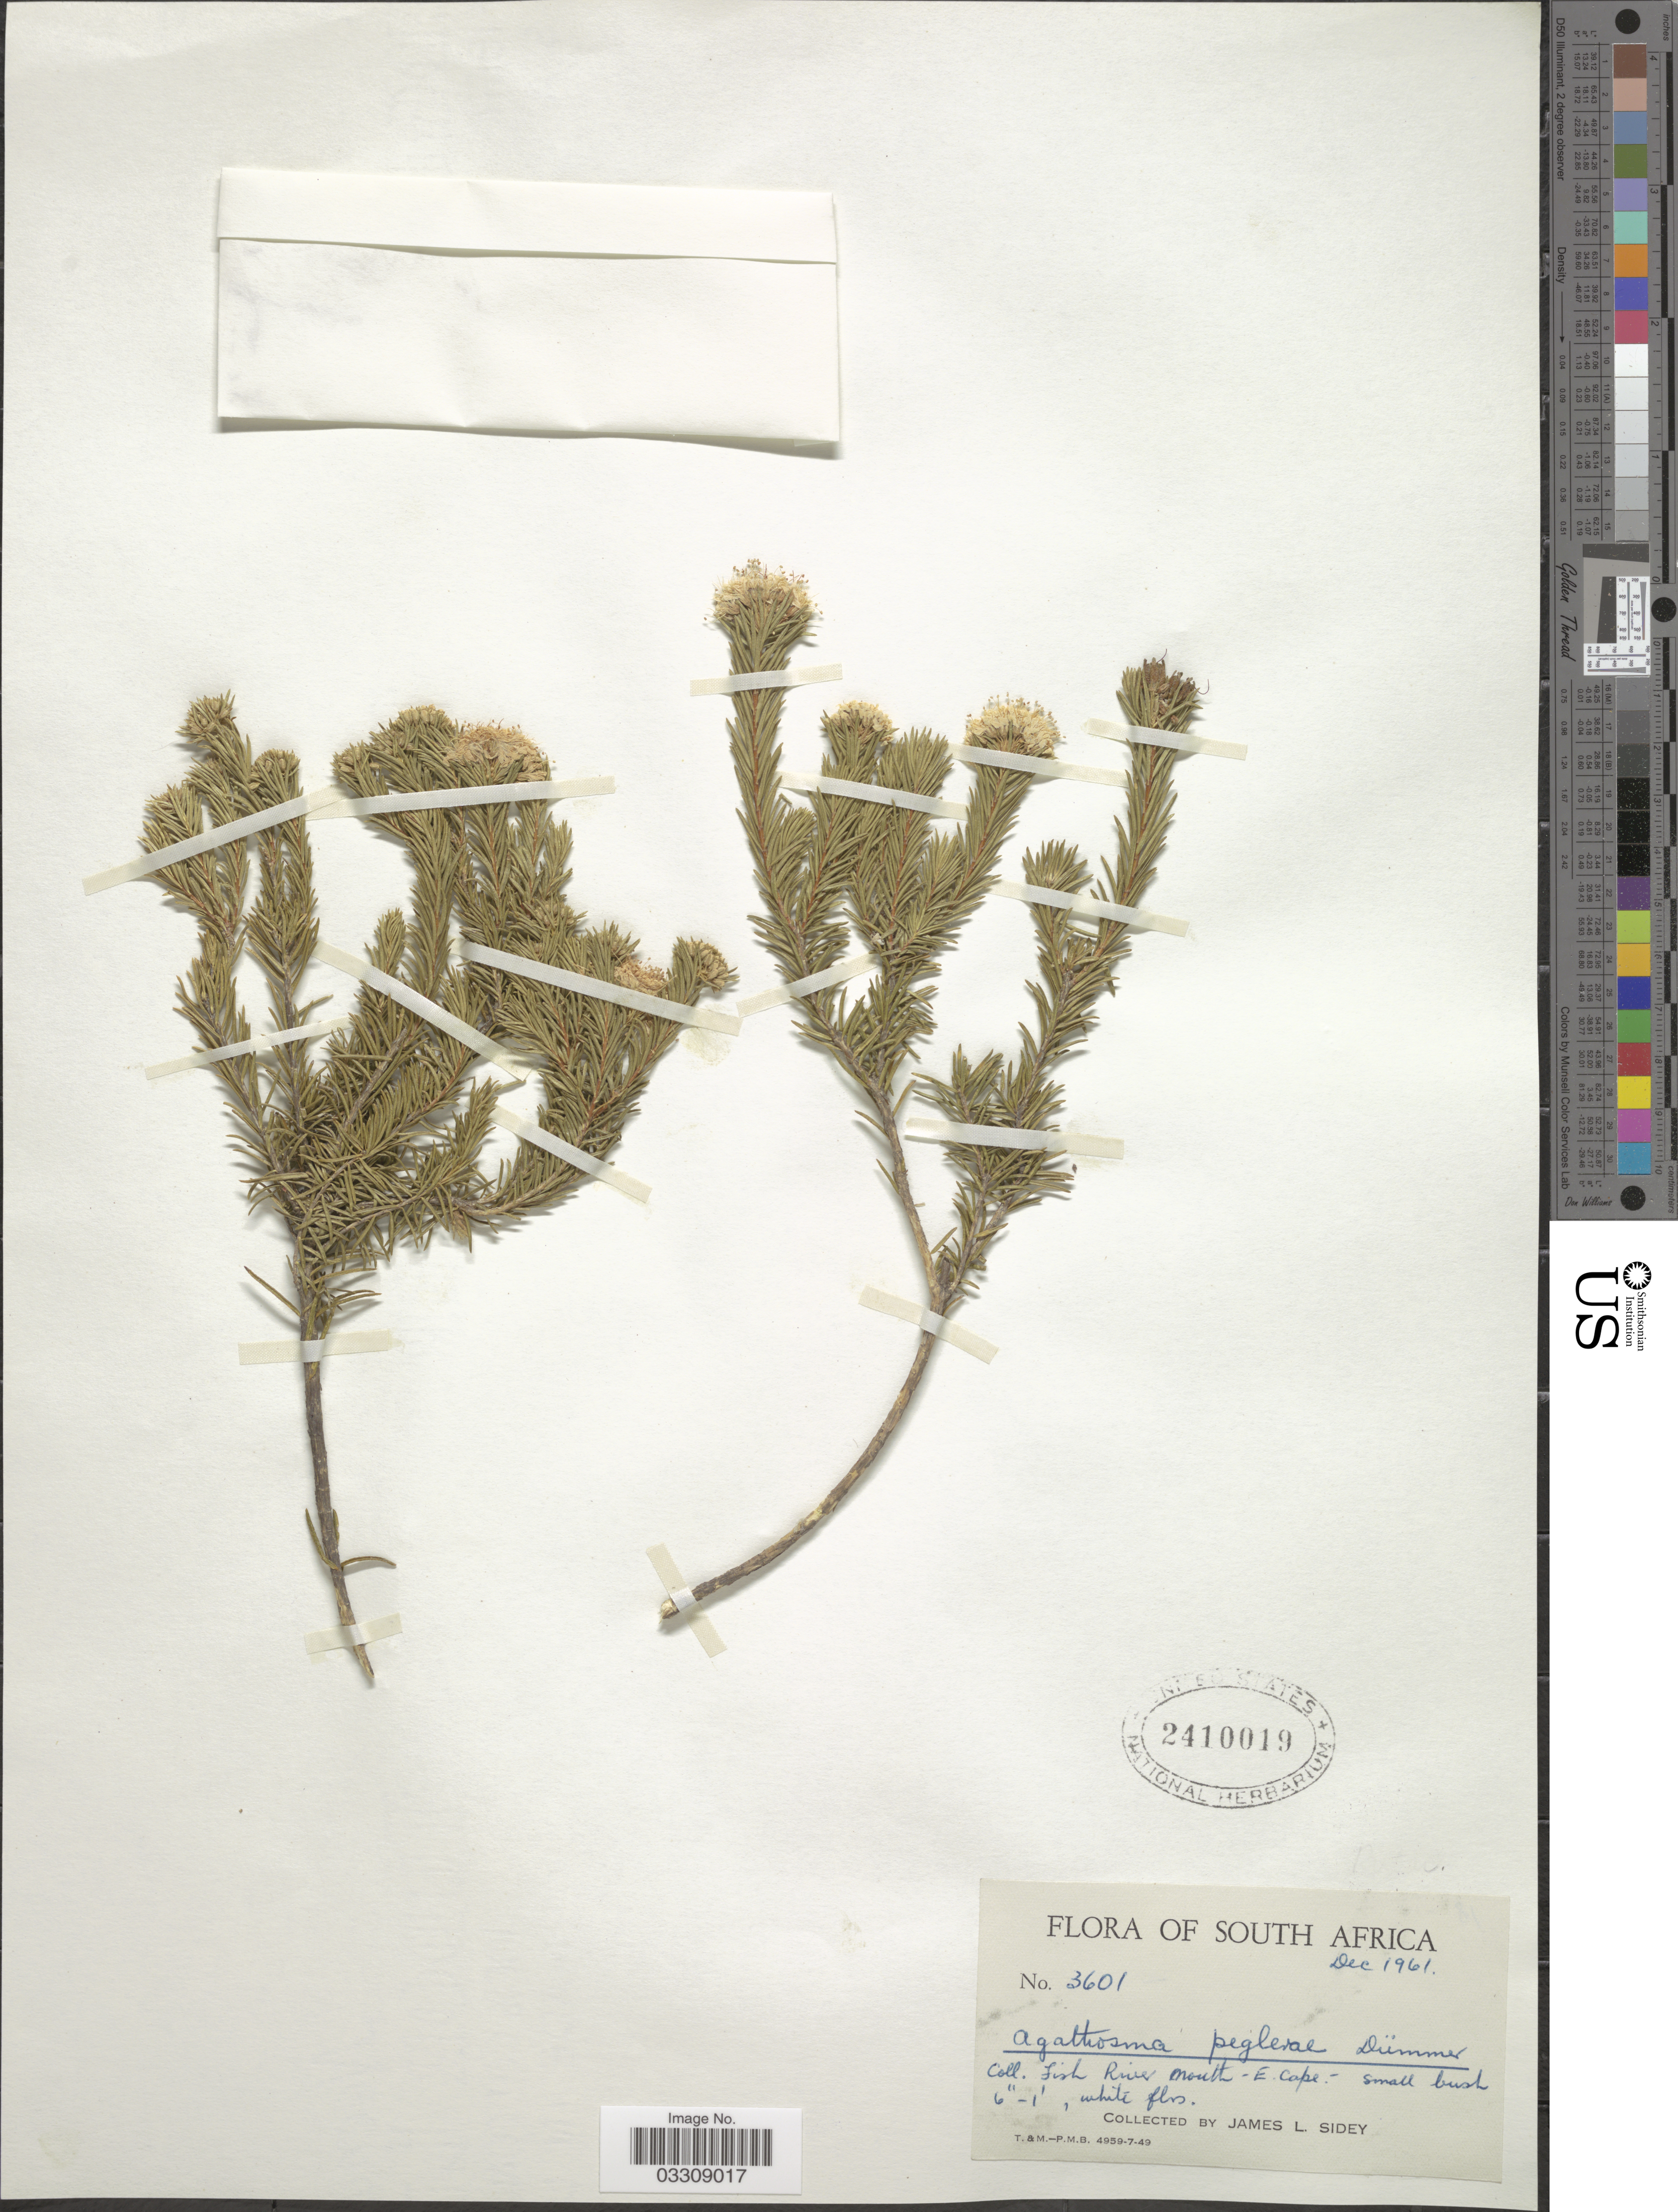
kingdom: Plantae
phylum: Tracheophyta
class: Magnoliopsida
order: Sapindales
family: Rutaceae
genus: Agathosma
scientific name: Agathosma peglerae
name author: Dümmer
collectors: J. L. Sidey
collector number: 3601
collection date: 1961-12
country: South Africa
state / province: Eastern Cape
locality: Fish River mouth - E. Cape.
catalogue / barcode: US 2410019